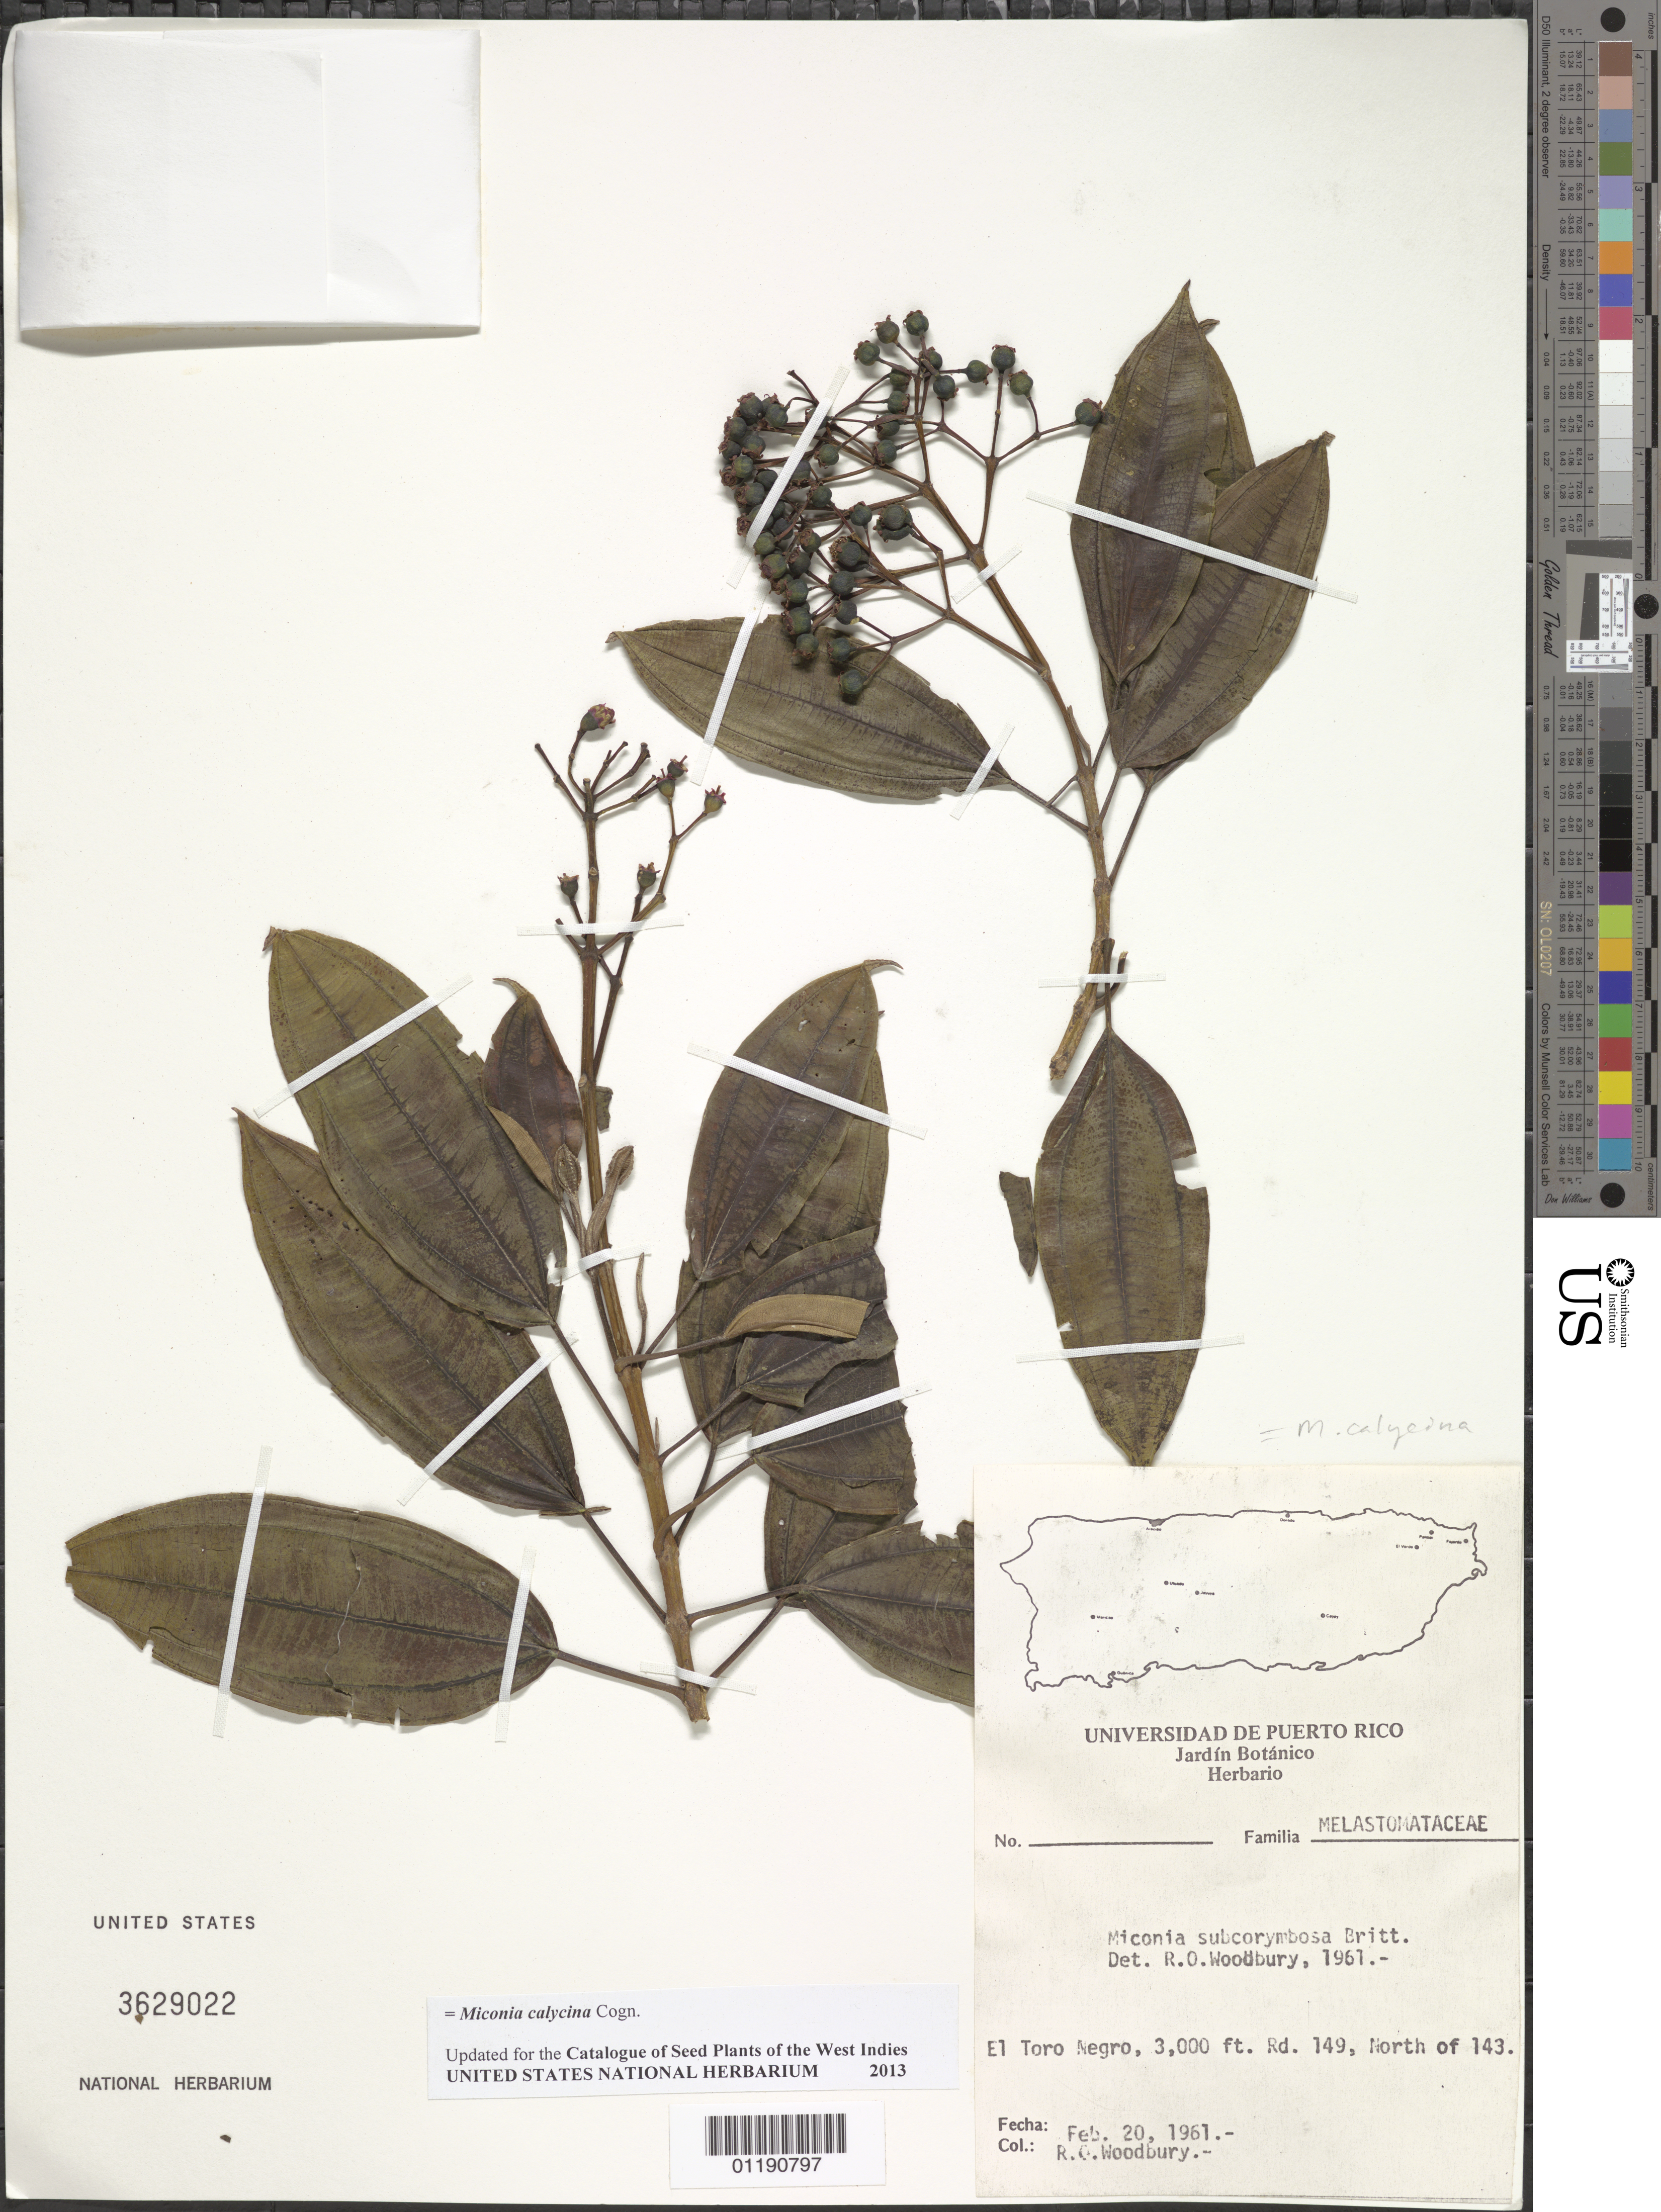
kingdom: Plantae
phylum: Tracheophyta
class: Magnoliopsida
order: Myrtales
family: Melastomataceae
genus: Miconia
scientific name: Miconia calycina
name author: Cogn.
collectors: R. O. Woodbury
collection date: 1961-02-20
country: Puerto Rico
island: Puerto Rico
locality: El Toro Negro, Rd. 149, N of 143.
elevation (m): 3000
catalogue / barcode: US 3629021